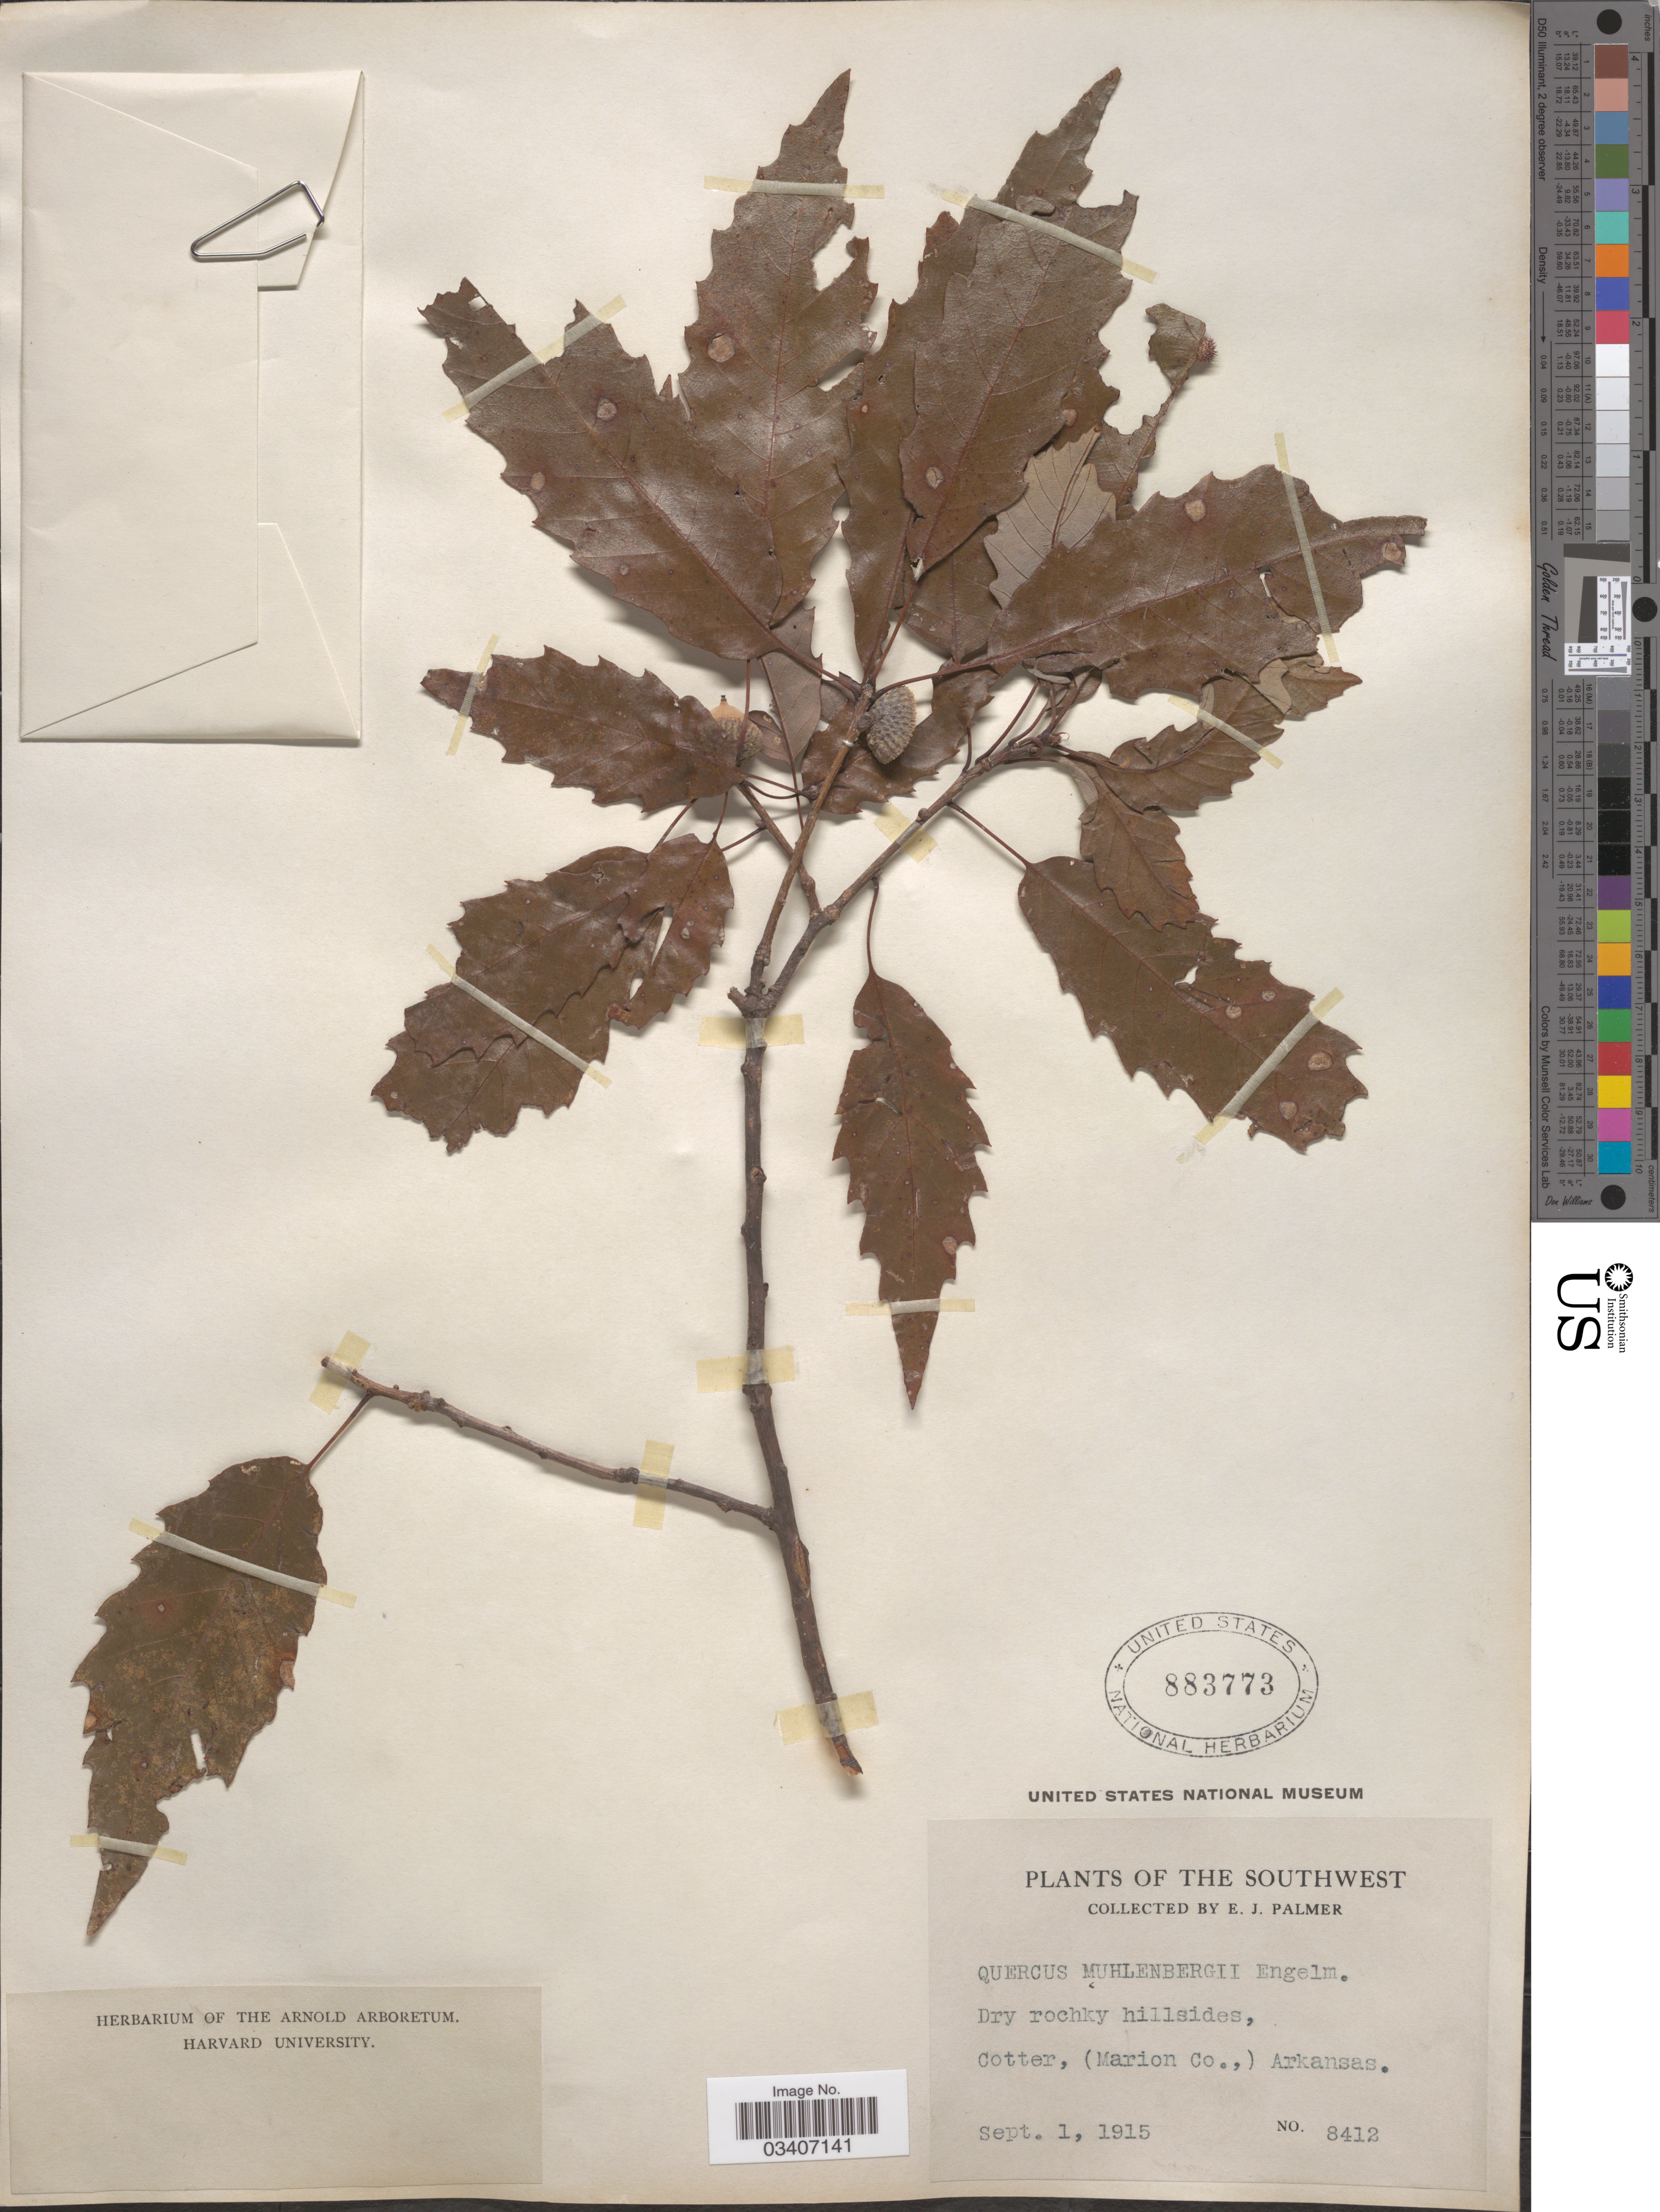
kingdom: Plantae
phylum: Tracheophyta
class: Magnoliopsida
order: Fagales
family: Fagaceae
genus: Quercus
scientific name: Quercus muehlenbergii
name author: Engelm.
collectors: E. J. Palmer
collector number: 8412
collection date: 1915-09-01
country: United States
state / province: Arkansas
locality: The Southwest. Cotter, (Marion Co.).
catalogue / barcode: US 883773